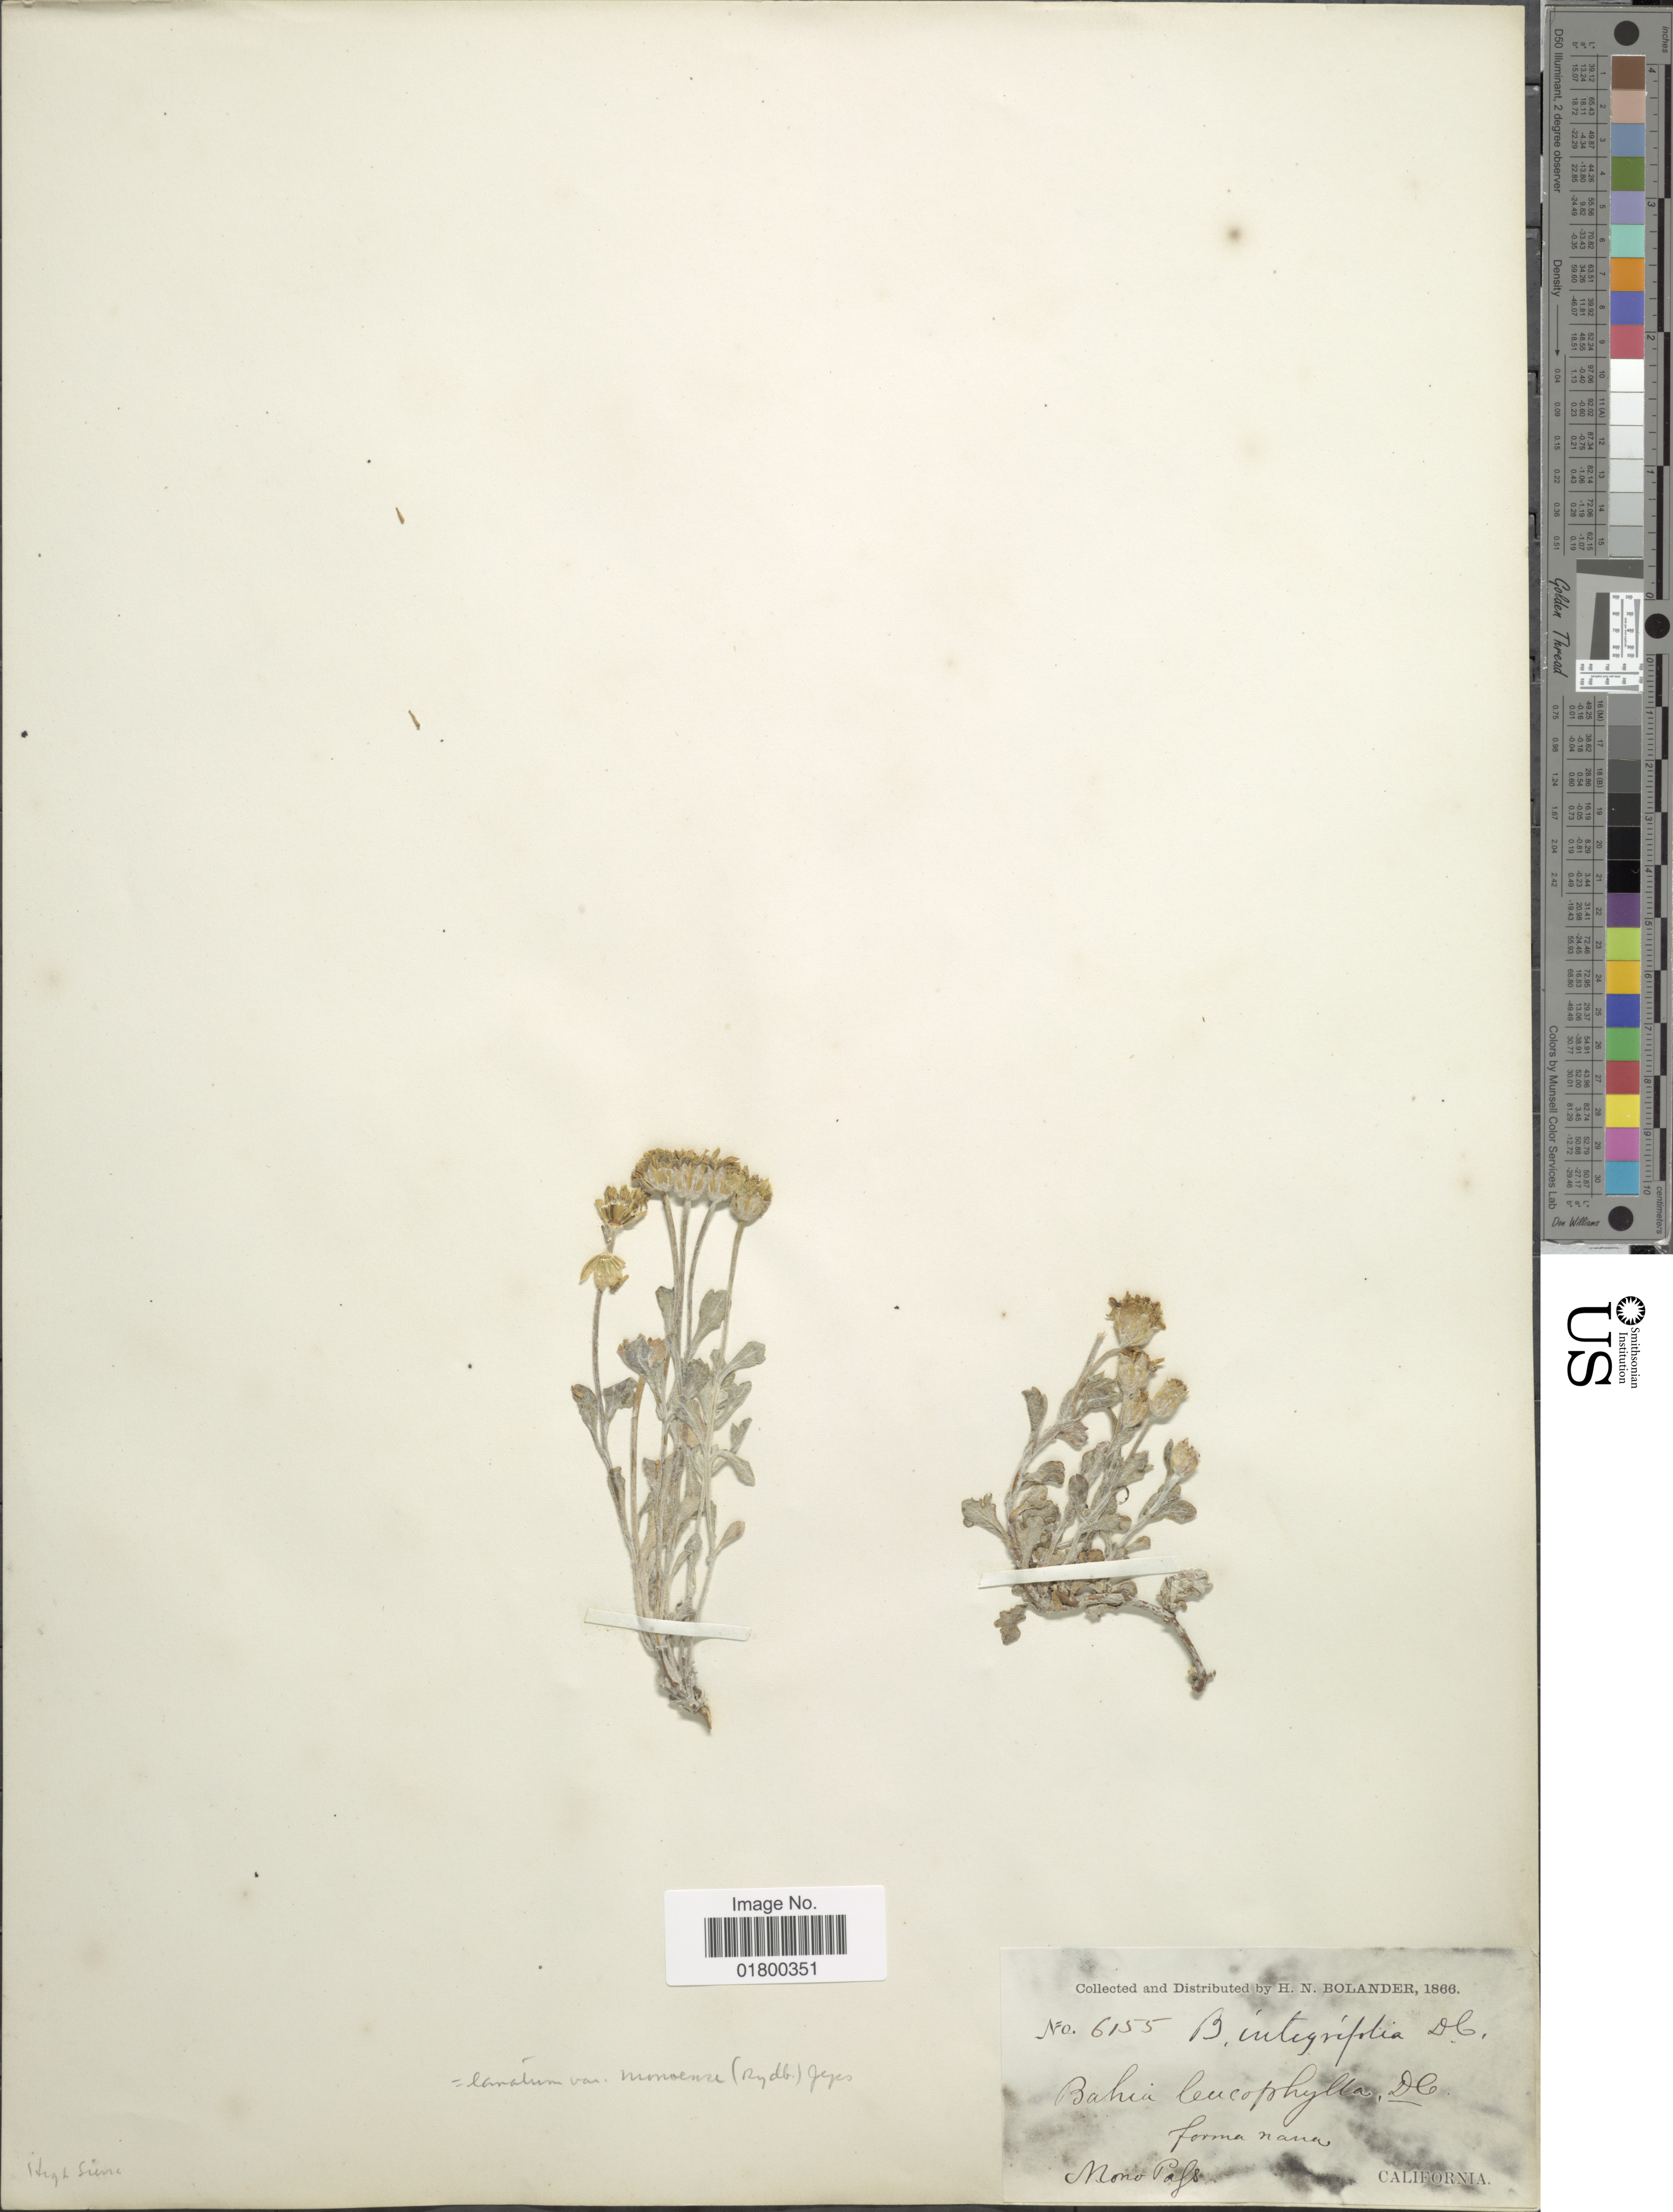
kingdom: Plantae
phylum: Tracheophyta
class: Magnoliopsida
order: Asterales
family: Asteraceae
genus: Eriophyllum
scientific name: Eriophyllum lanatum var. monoense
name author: (Rydb.) Jeps.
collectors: H. Bolander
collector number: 6155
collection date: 1866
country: United States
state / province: California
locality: Mono Pafs